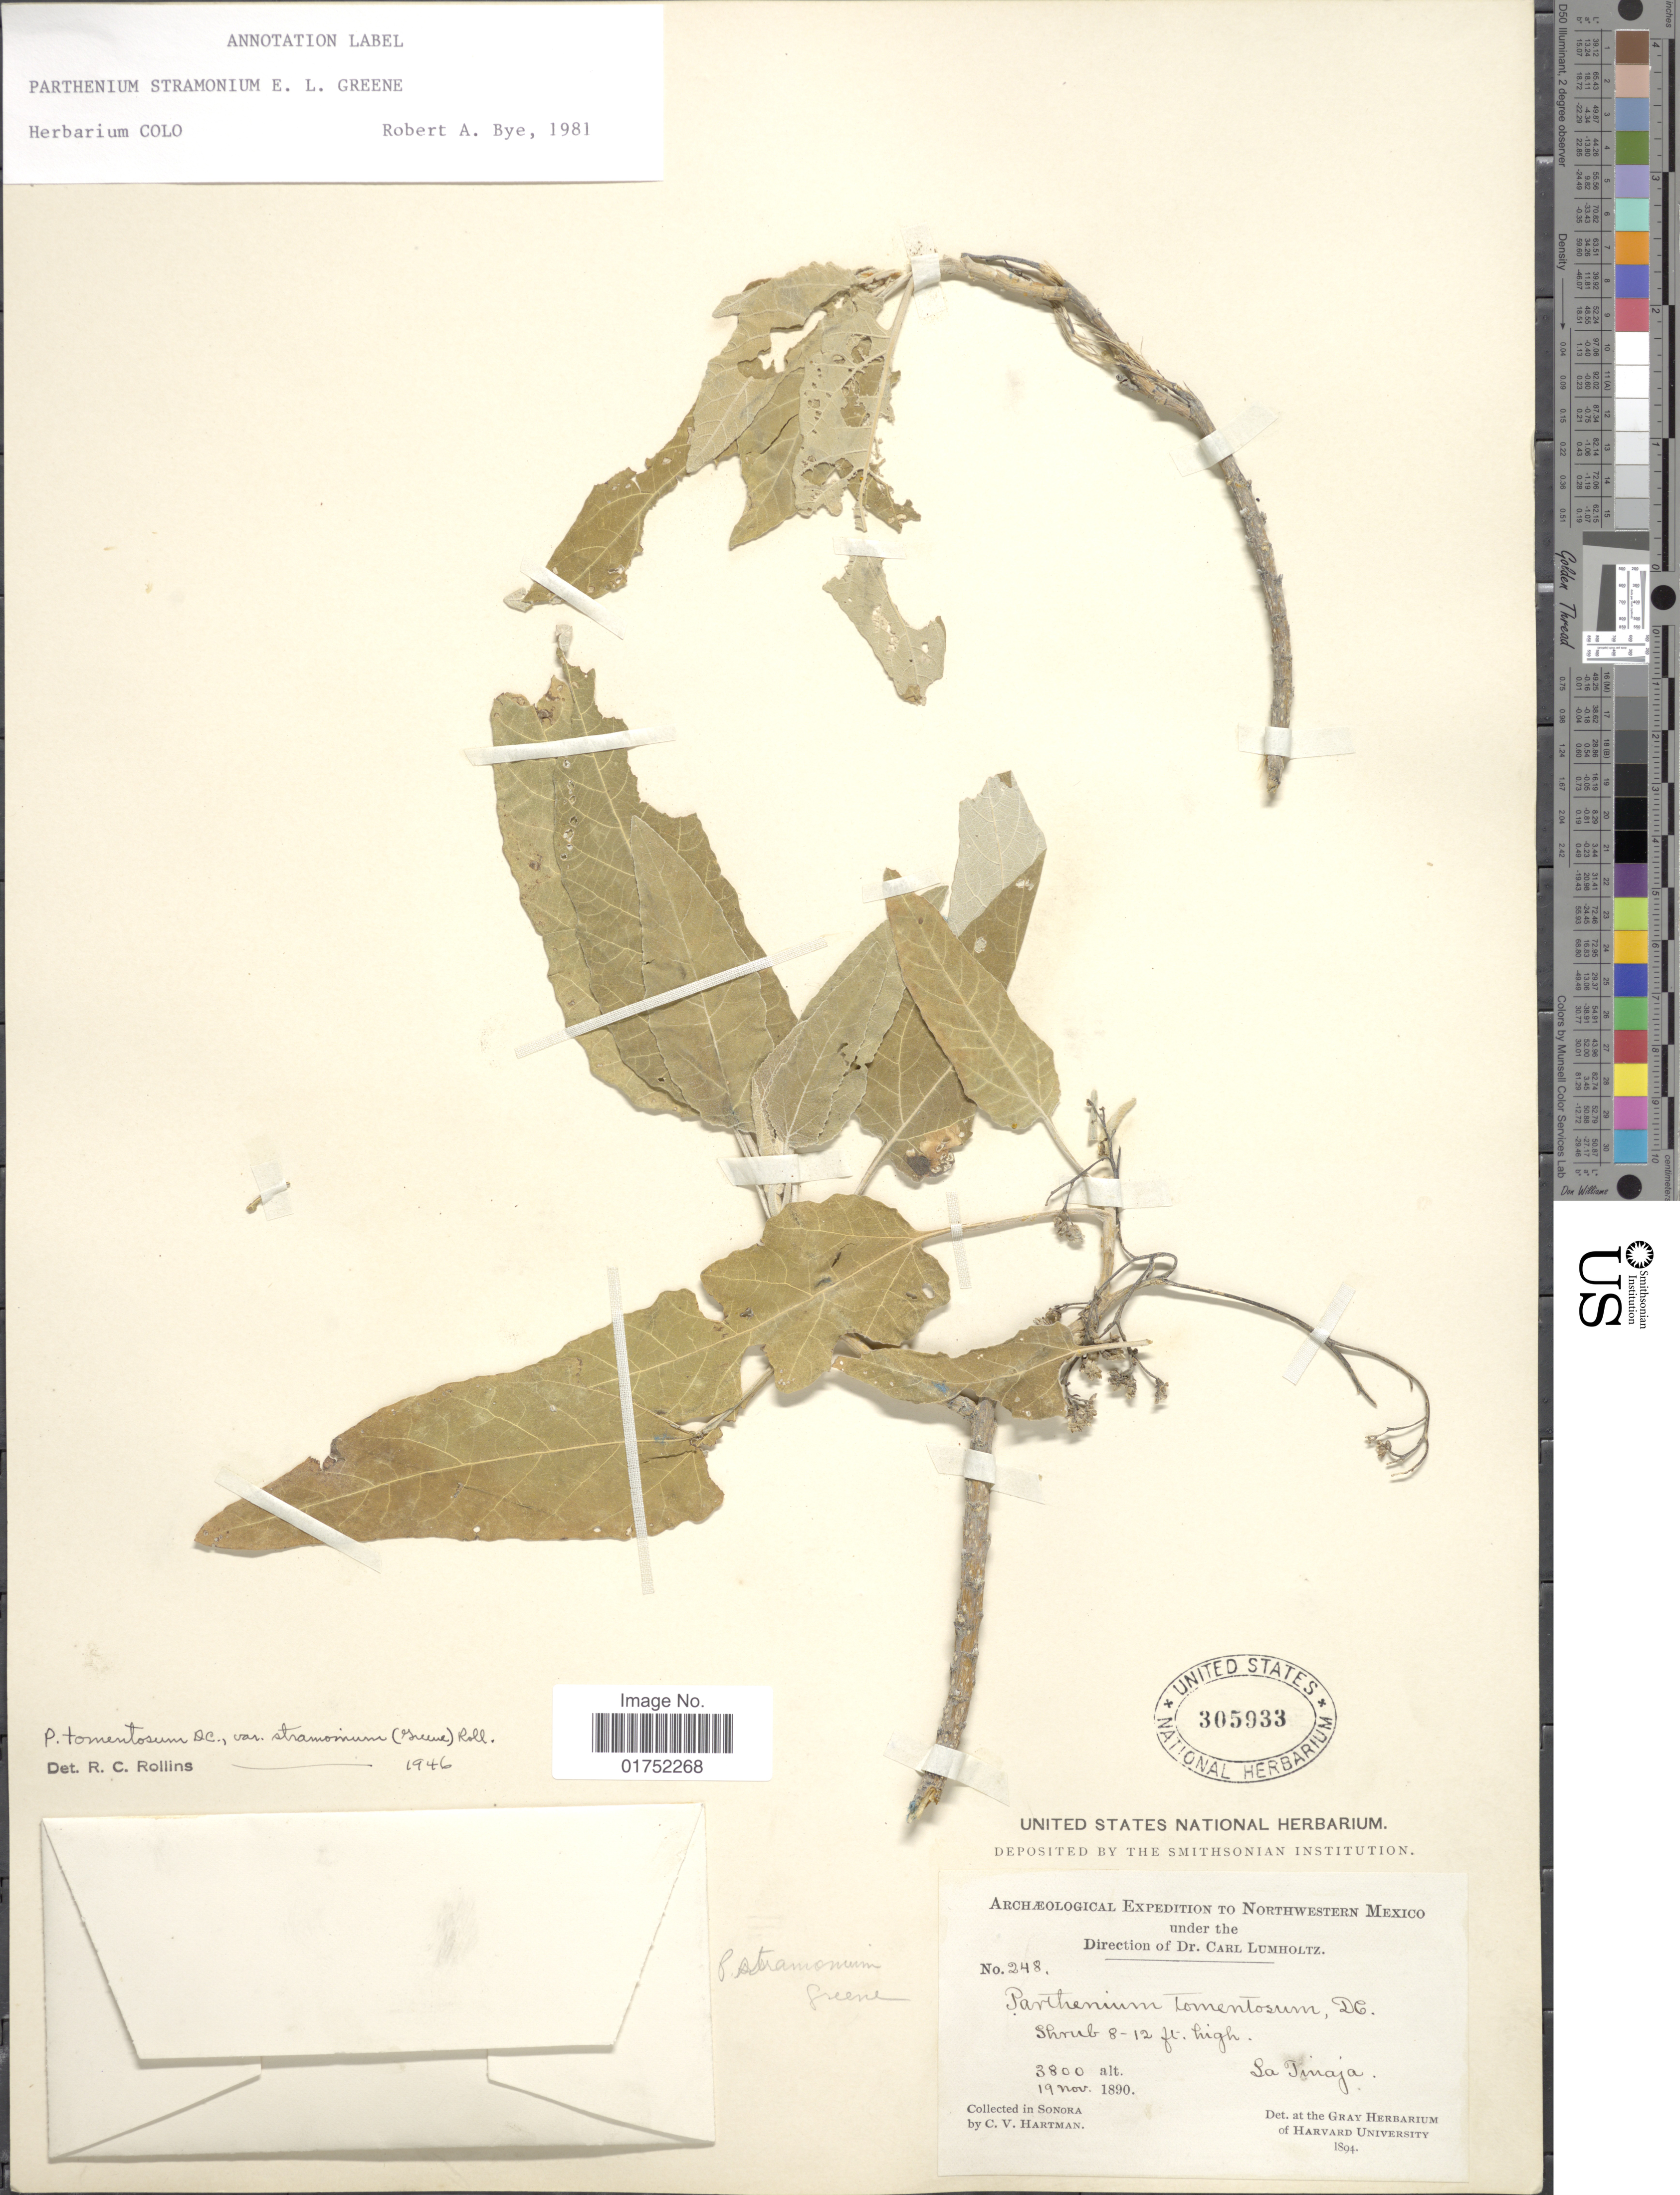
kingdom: Plantae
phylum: Tracheophyta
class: Magnoliopsida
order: Asterales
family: Asteraceae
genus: Parthenium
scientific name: Parthenium stramonium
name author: Greene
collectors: C. V. Hartman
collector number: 248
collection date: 1890-11-19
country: Mexico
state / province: Sonora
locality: Northwestern Mexico, La Tinaja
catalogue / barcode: US 305933